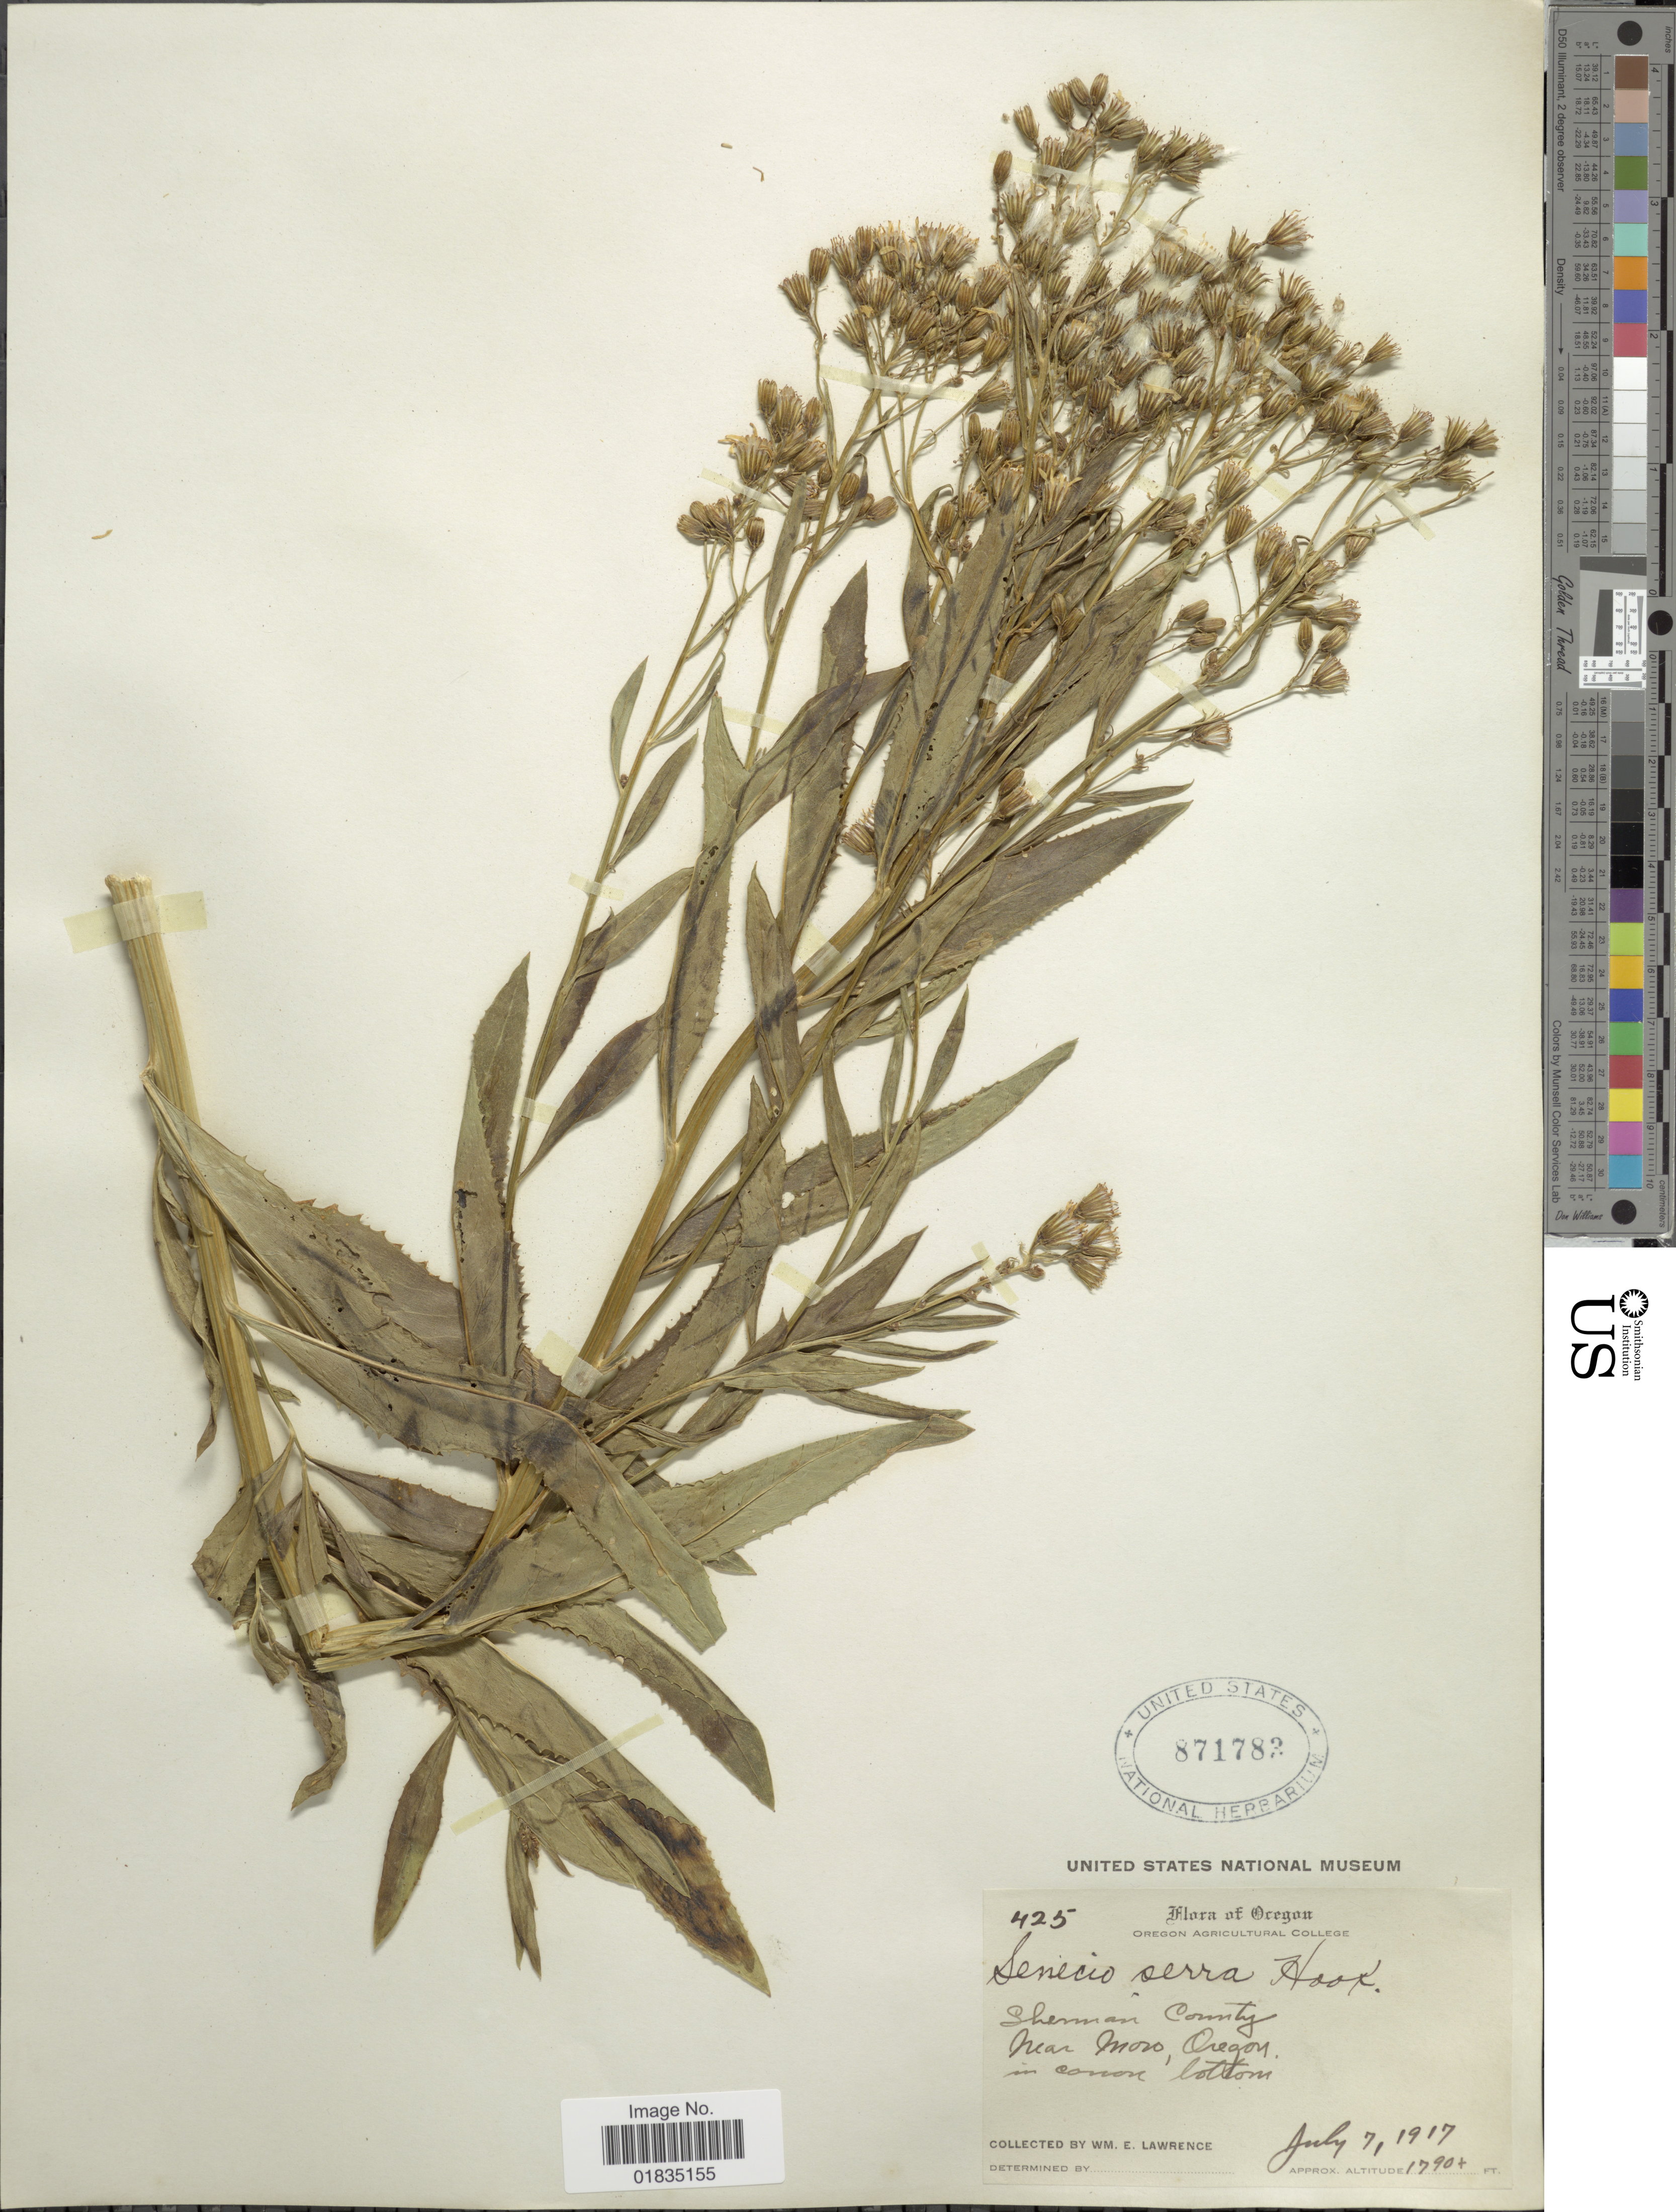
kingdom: Plantae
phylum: Tracheophyta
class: Magnoliopsida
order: Asterales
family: Asteraceae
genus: Senecio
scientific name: Senecio serra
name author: Hook.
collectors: W. Lawrence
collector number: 425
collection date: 1917-07-07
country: United States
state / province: Oregon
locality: Sherman County, near Moro, Oregon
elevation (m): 546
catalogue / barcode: US 871783